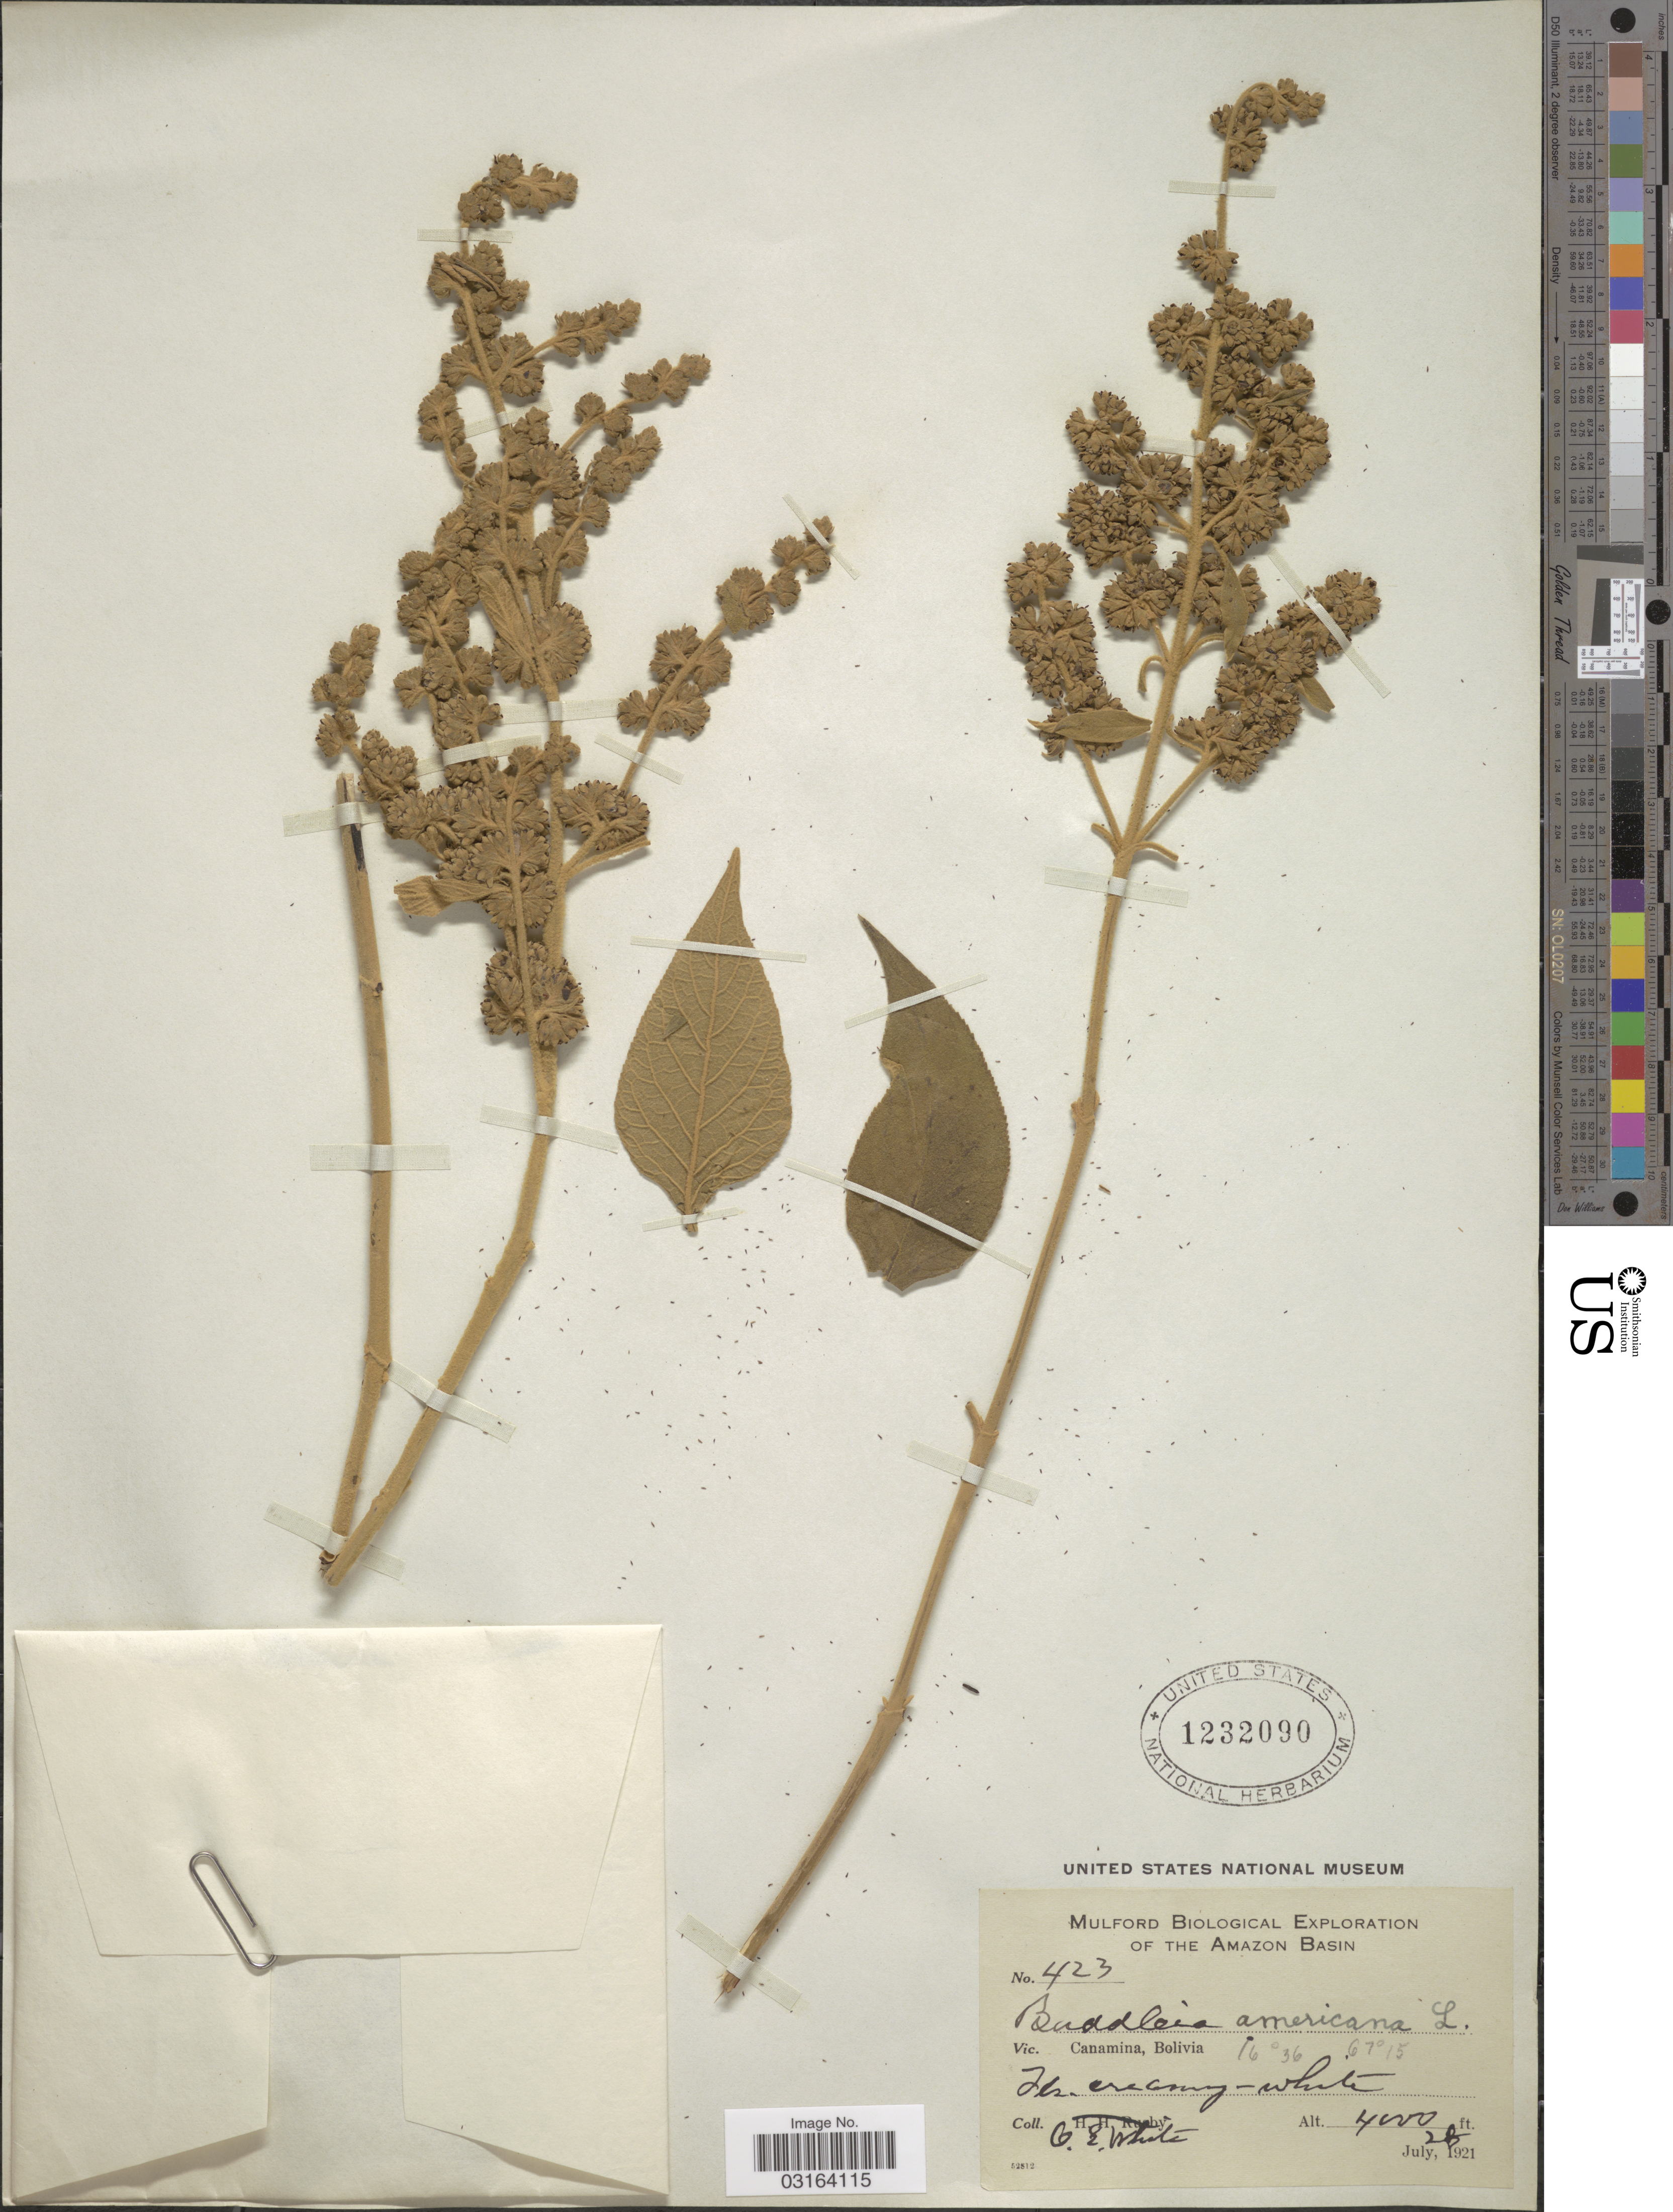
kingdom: Plantae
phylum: Tracheophyta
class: Magnoliopsida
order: Lamiales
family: Scrophulariaceae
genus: Buddleja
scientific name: Buddleja americana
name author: L.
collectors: O. E. White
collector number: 423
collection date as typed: July 28, 1921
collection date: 1921-07-28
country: Bolivia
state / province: La Paz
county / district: Inquisivi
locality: Cañamina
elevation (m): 1219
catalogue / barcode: US 1232090